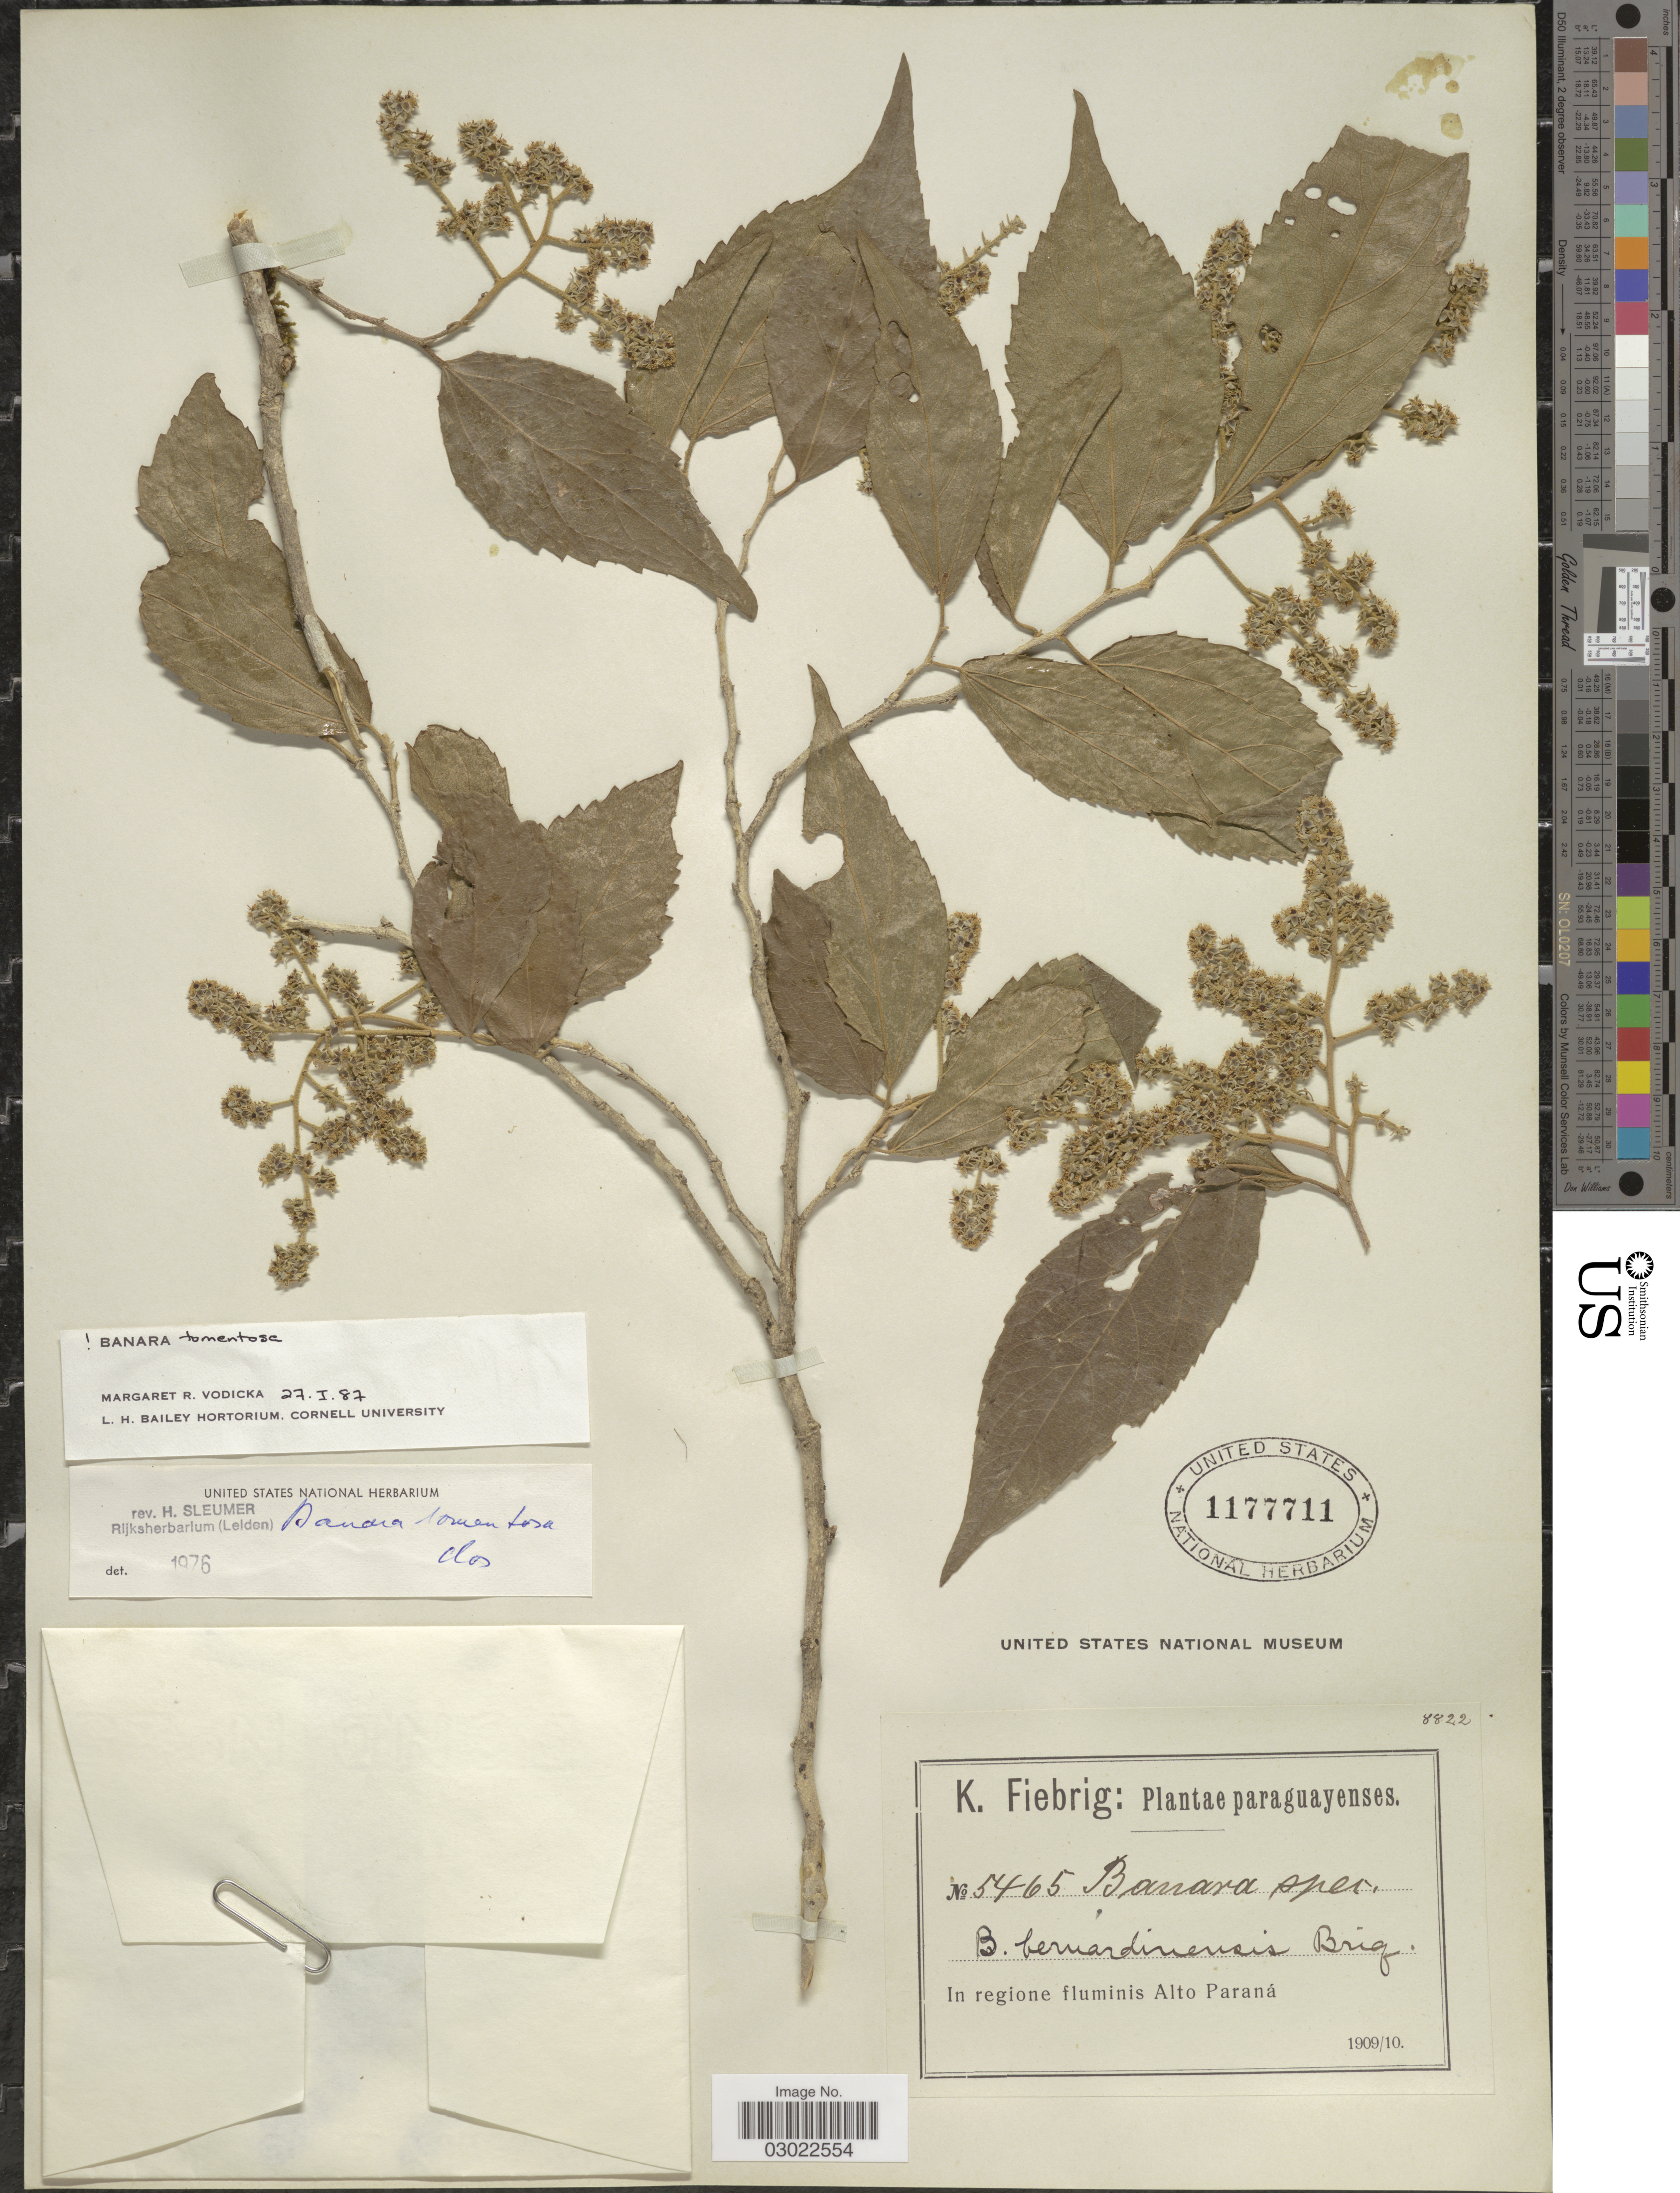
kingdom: Plantae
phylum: Tracheophyta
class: Magnoliopsida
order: Malpighiales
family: Salicaceae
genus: Banara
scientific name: Banara tomentosa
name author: Clos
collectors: K. Fiebrig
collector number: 5465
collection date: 1909/1910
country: Paraguay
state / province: Alto Parana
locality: In regione fluminis Alto Paraná.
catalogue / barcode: US 1177711